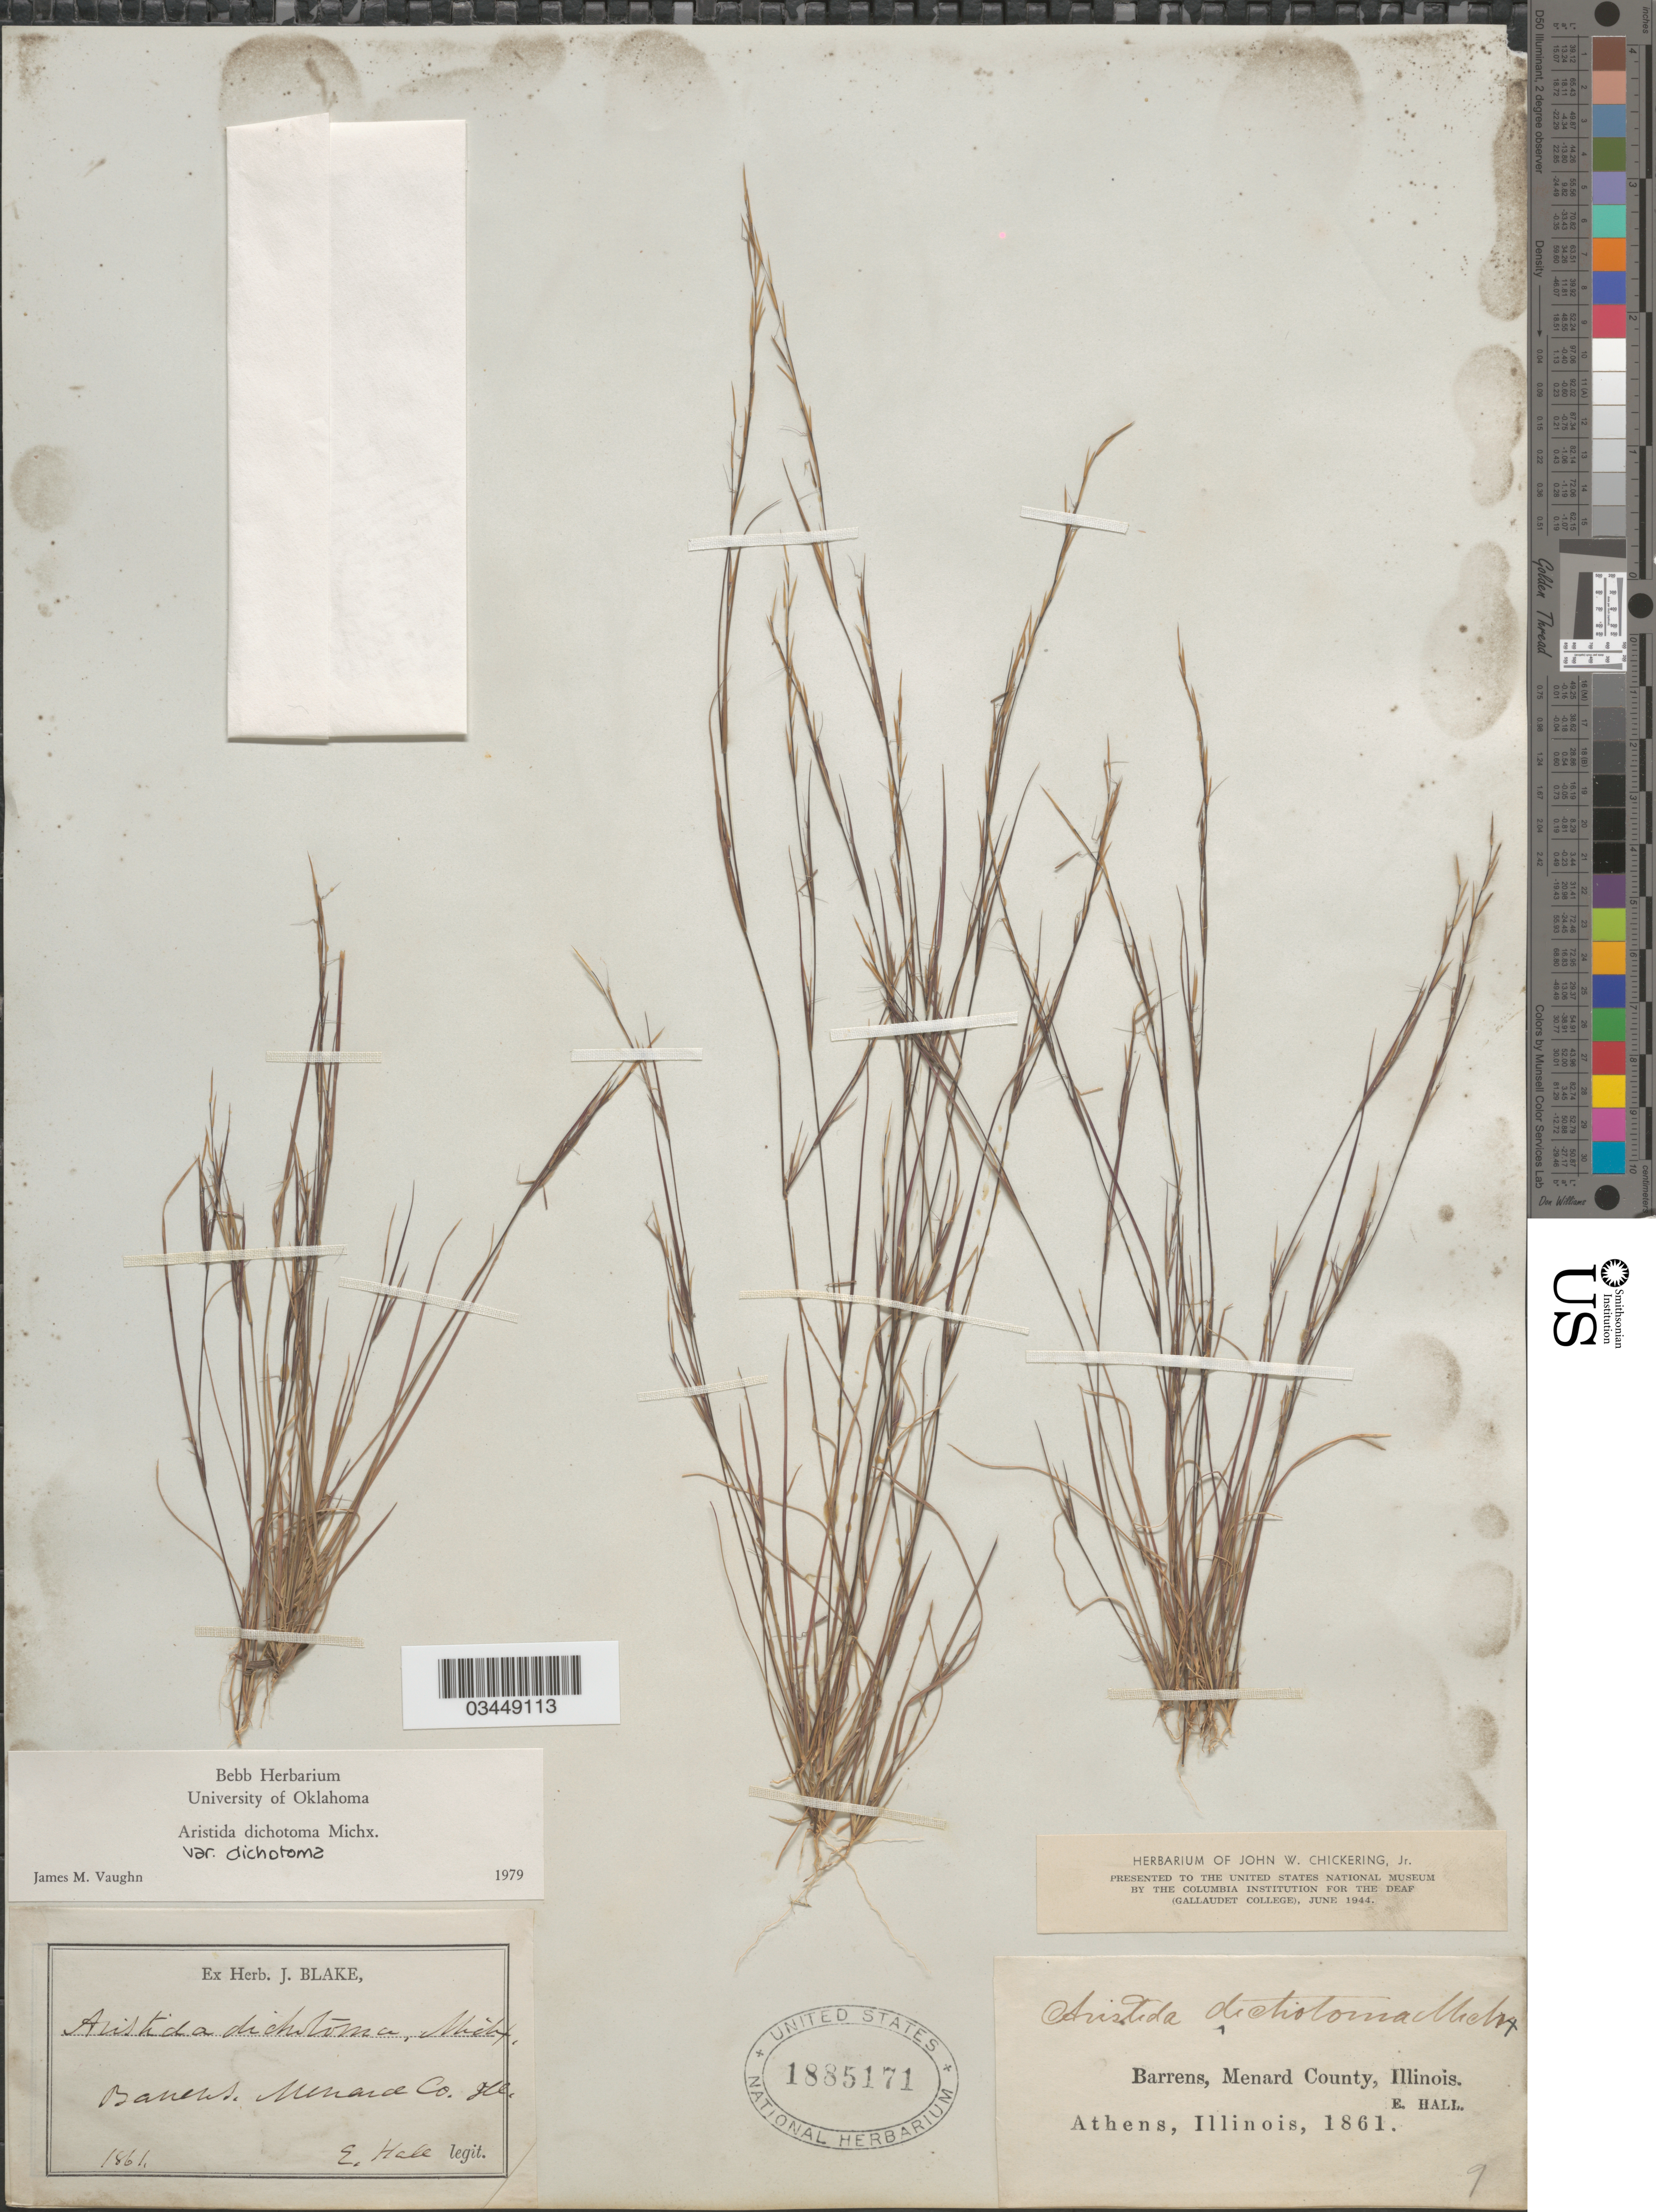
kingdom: Plantae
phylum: Tracheophyta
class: Liliopsida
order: Poales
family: Poaceae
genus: Aristida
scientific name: Aristida dichotoma var. dichotoma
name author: Michx.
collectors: E. Hall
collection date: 1861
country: United States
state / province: Illinois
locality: Barrens, Menard County.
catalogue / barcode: US 1885171